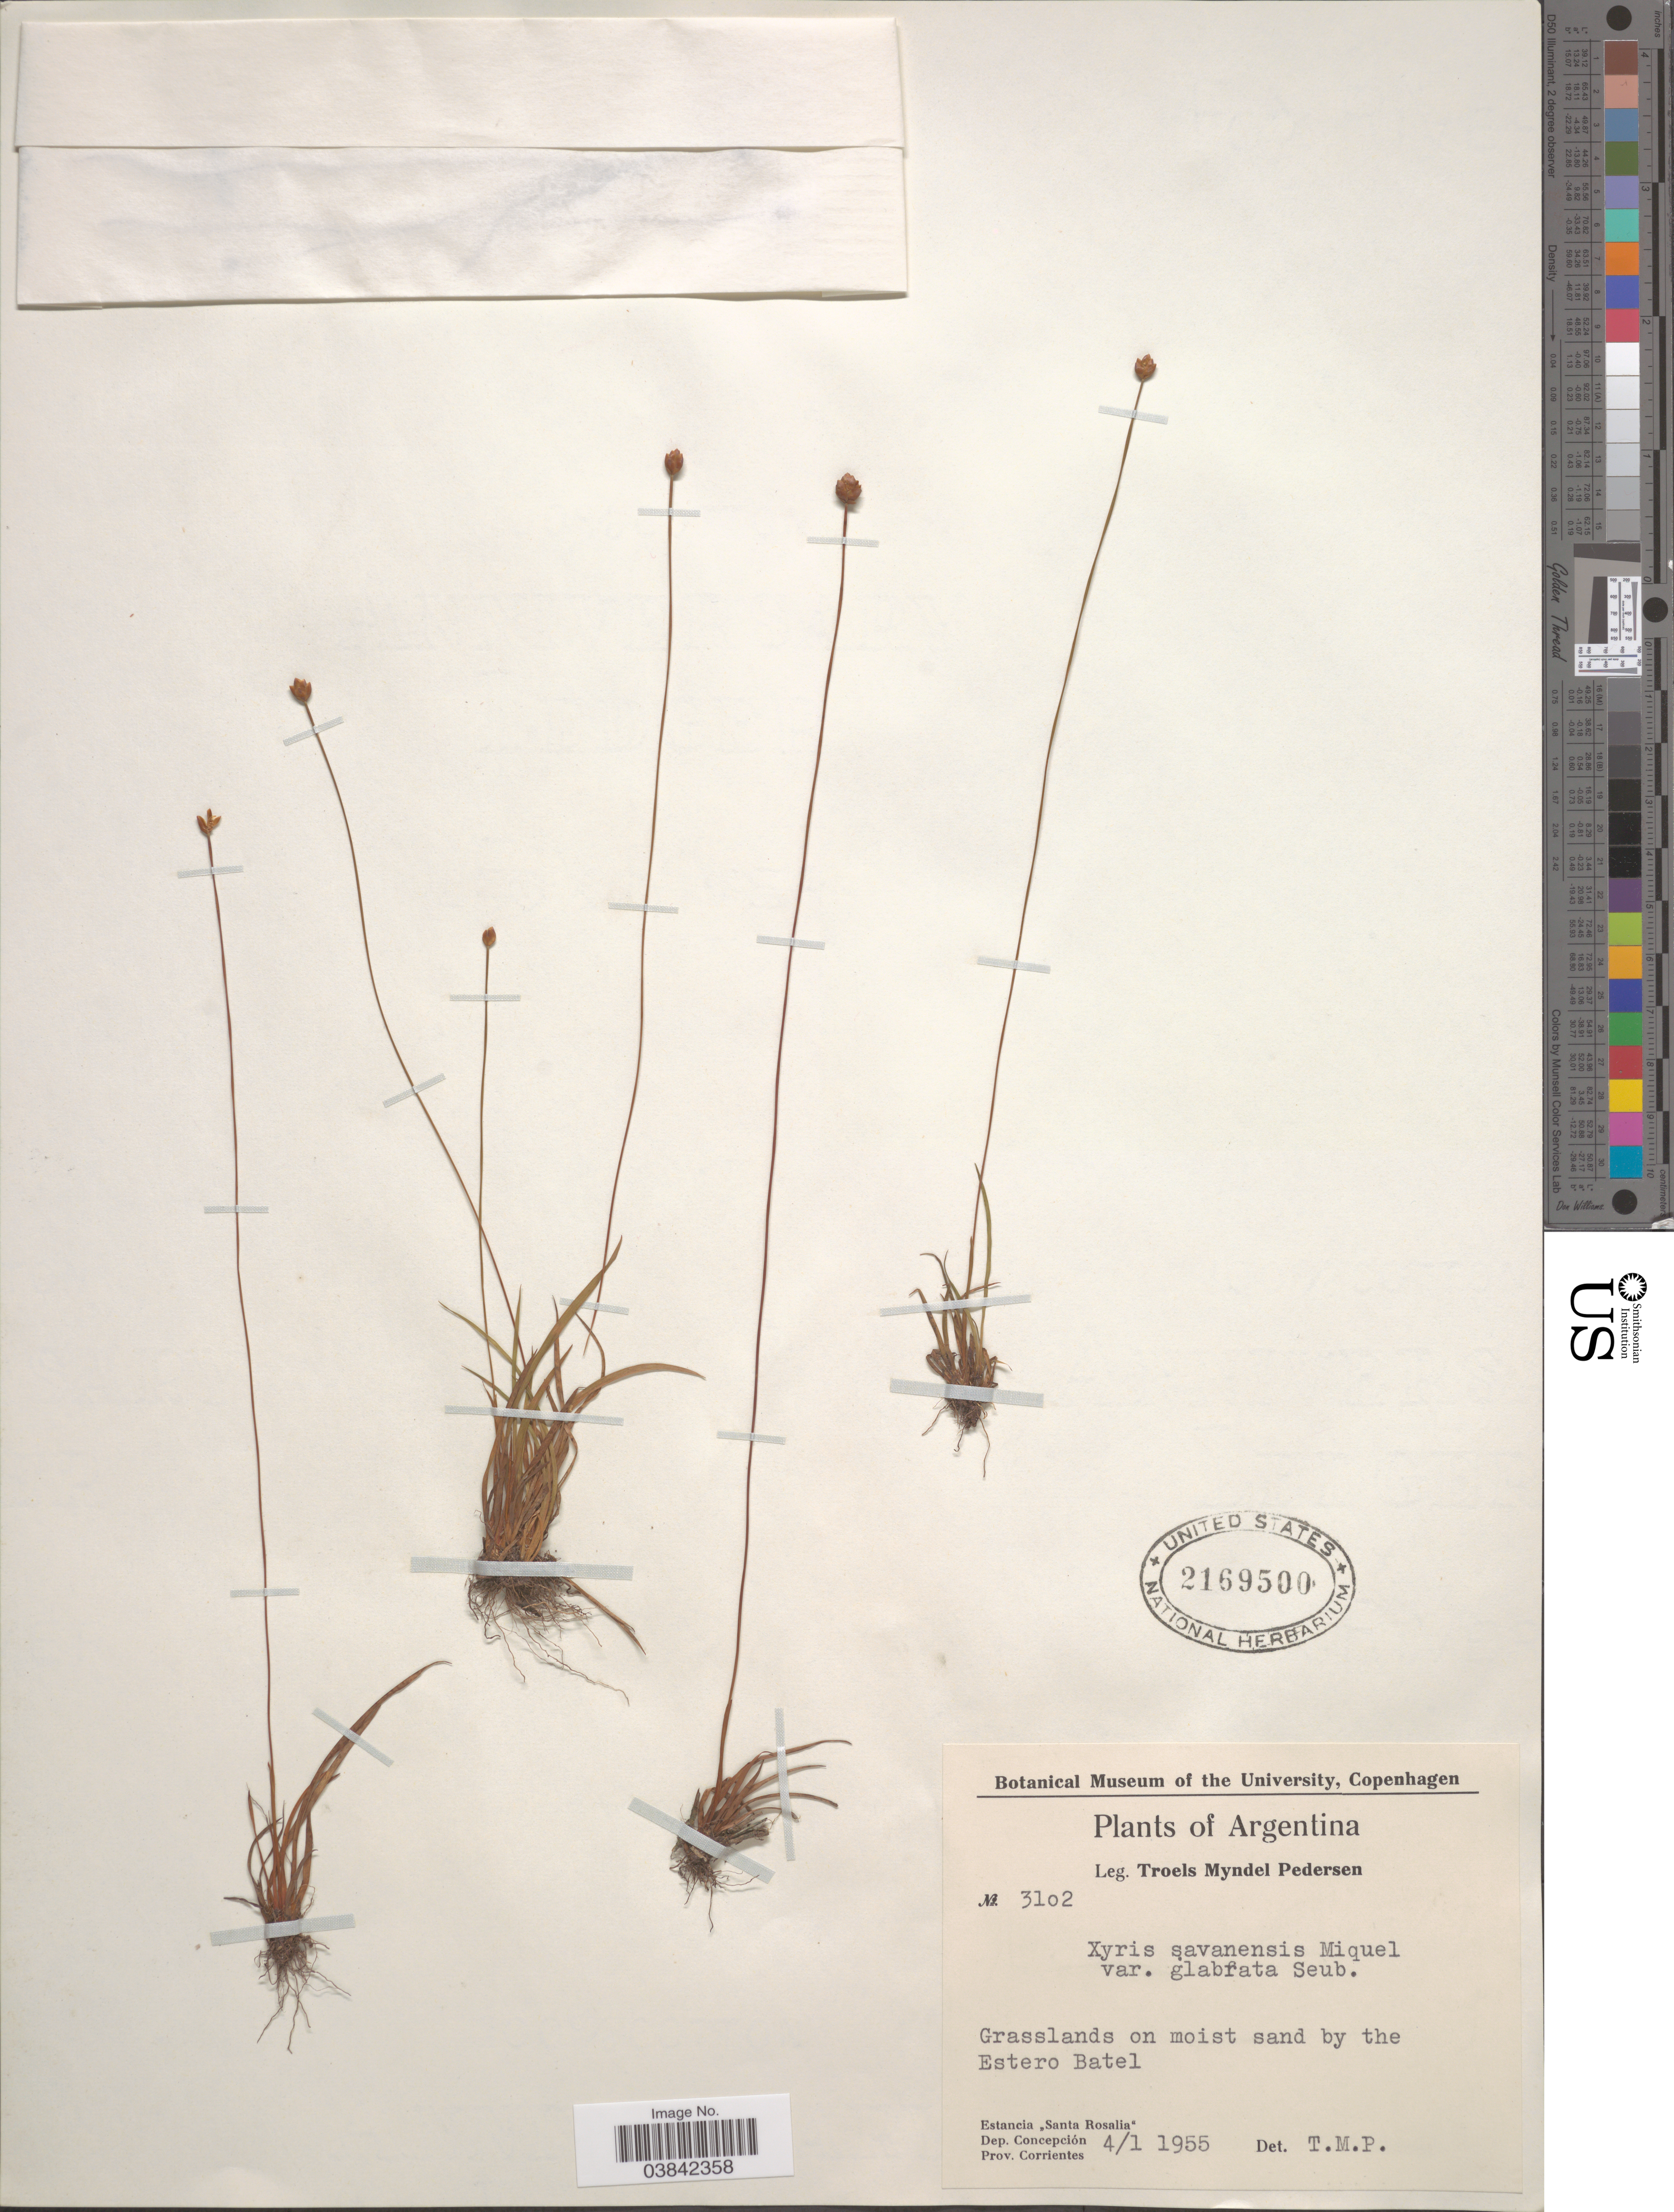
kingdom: Plantae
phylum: Tracheophyta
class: Liliopsida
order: Poales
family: Xyridaceae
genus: Xyris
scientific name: Xyris savanensis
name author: Miq.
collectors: T. Pederson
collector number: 3102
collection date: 1955-01-04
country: Argentina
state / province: Corrientes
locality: Grasslands on moist sand by the Estero Batel. Estancia ,,Santa Rosalia' Dep. Concepción.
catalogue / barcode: US 2169500